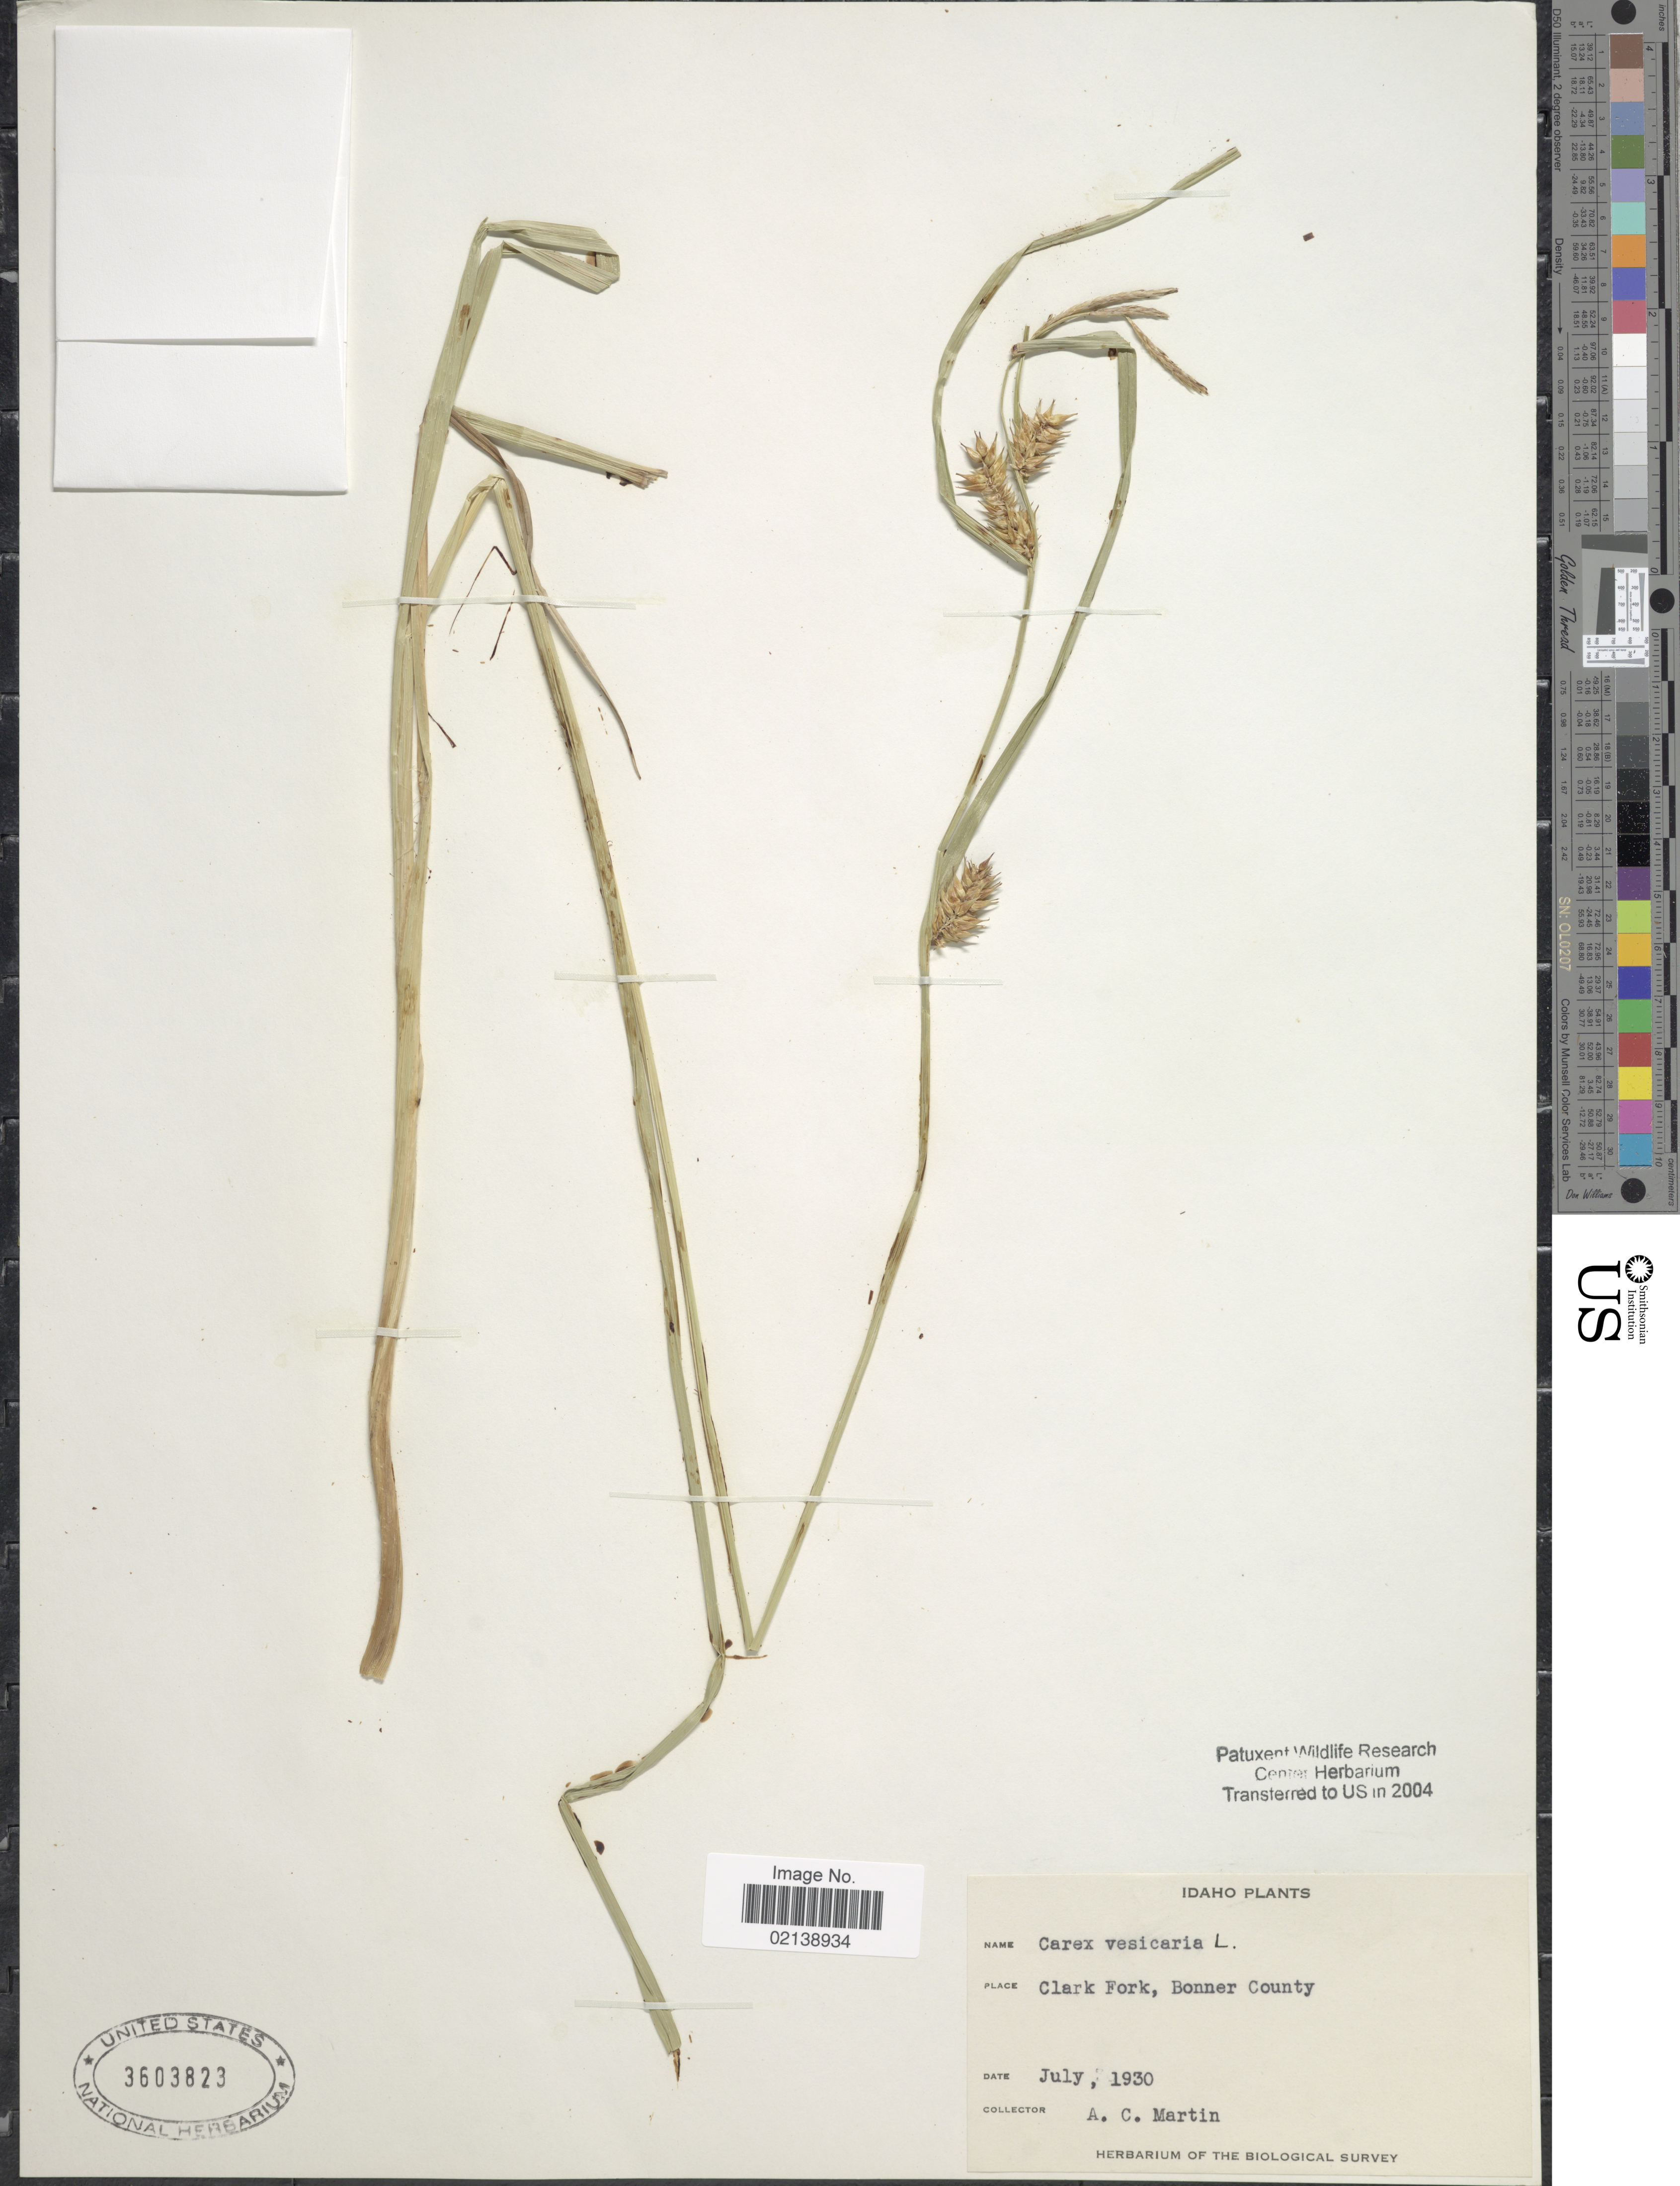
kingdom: Plantae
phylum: Tracheophyta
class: Liliopsida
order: Poales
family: Cyperaceae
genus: Carex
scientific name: Carex vesicaria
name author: L.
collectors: A. C. Martin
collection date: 1930-07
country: United States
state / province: Idaho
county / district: Bonner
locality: Clark Fork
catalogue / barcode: US 3603823